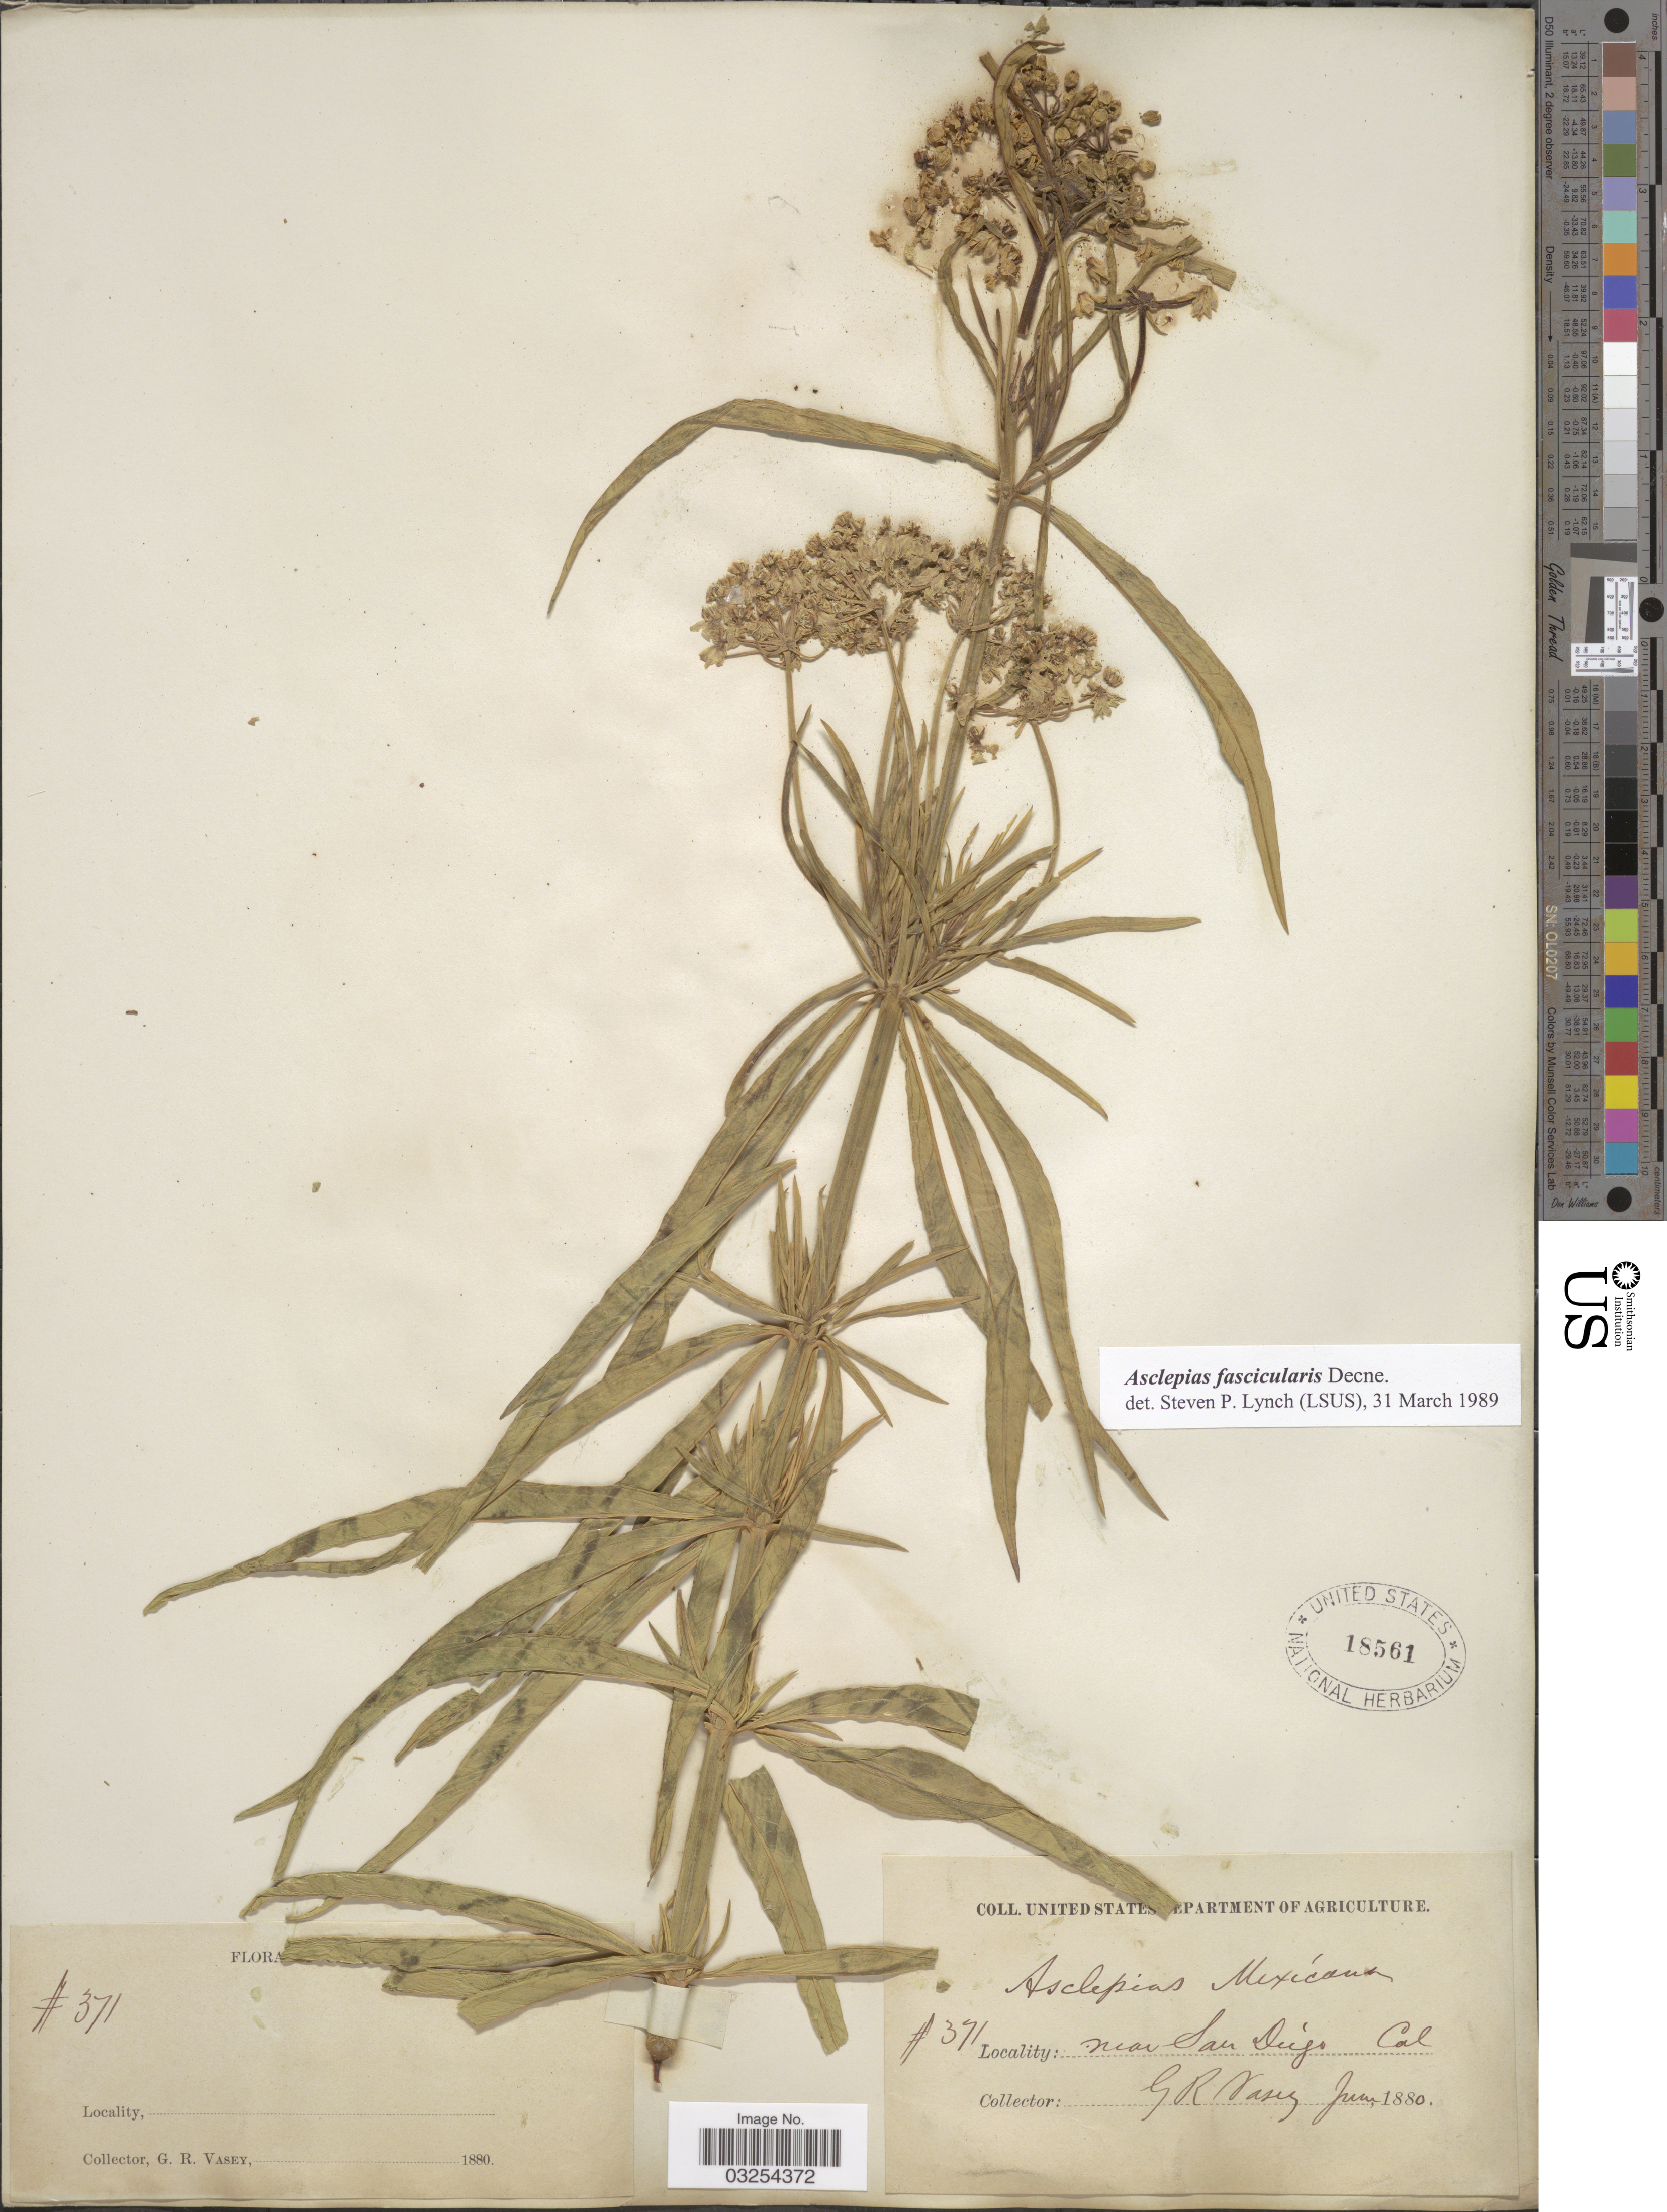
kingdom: Plantae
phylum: Tracheophyta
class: Magnoliopsida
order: Gentianales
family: Apocynaceae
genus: Asclepias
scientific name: Asclepias fascicularis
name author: Decne.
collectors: G. R. Vasey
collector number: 371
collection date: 1880-06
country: United States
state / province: California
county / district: San Diego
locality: Near San Diego.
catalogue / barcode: US 18561